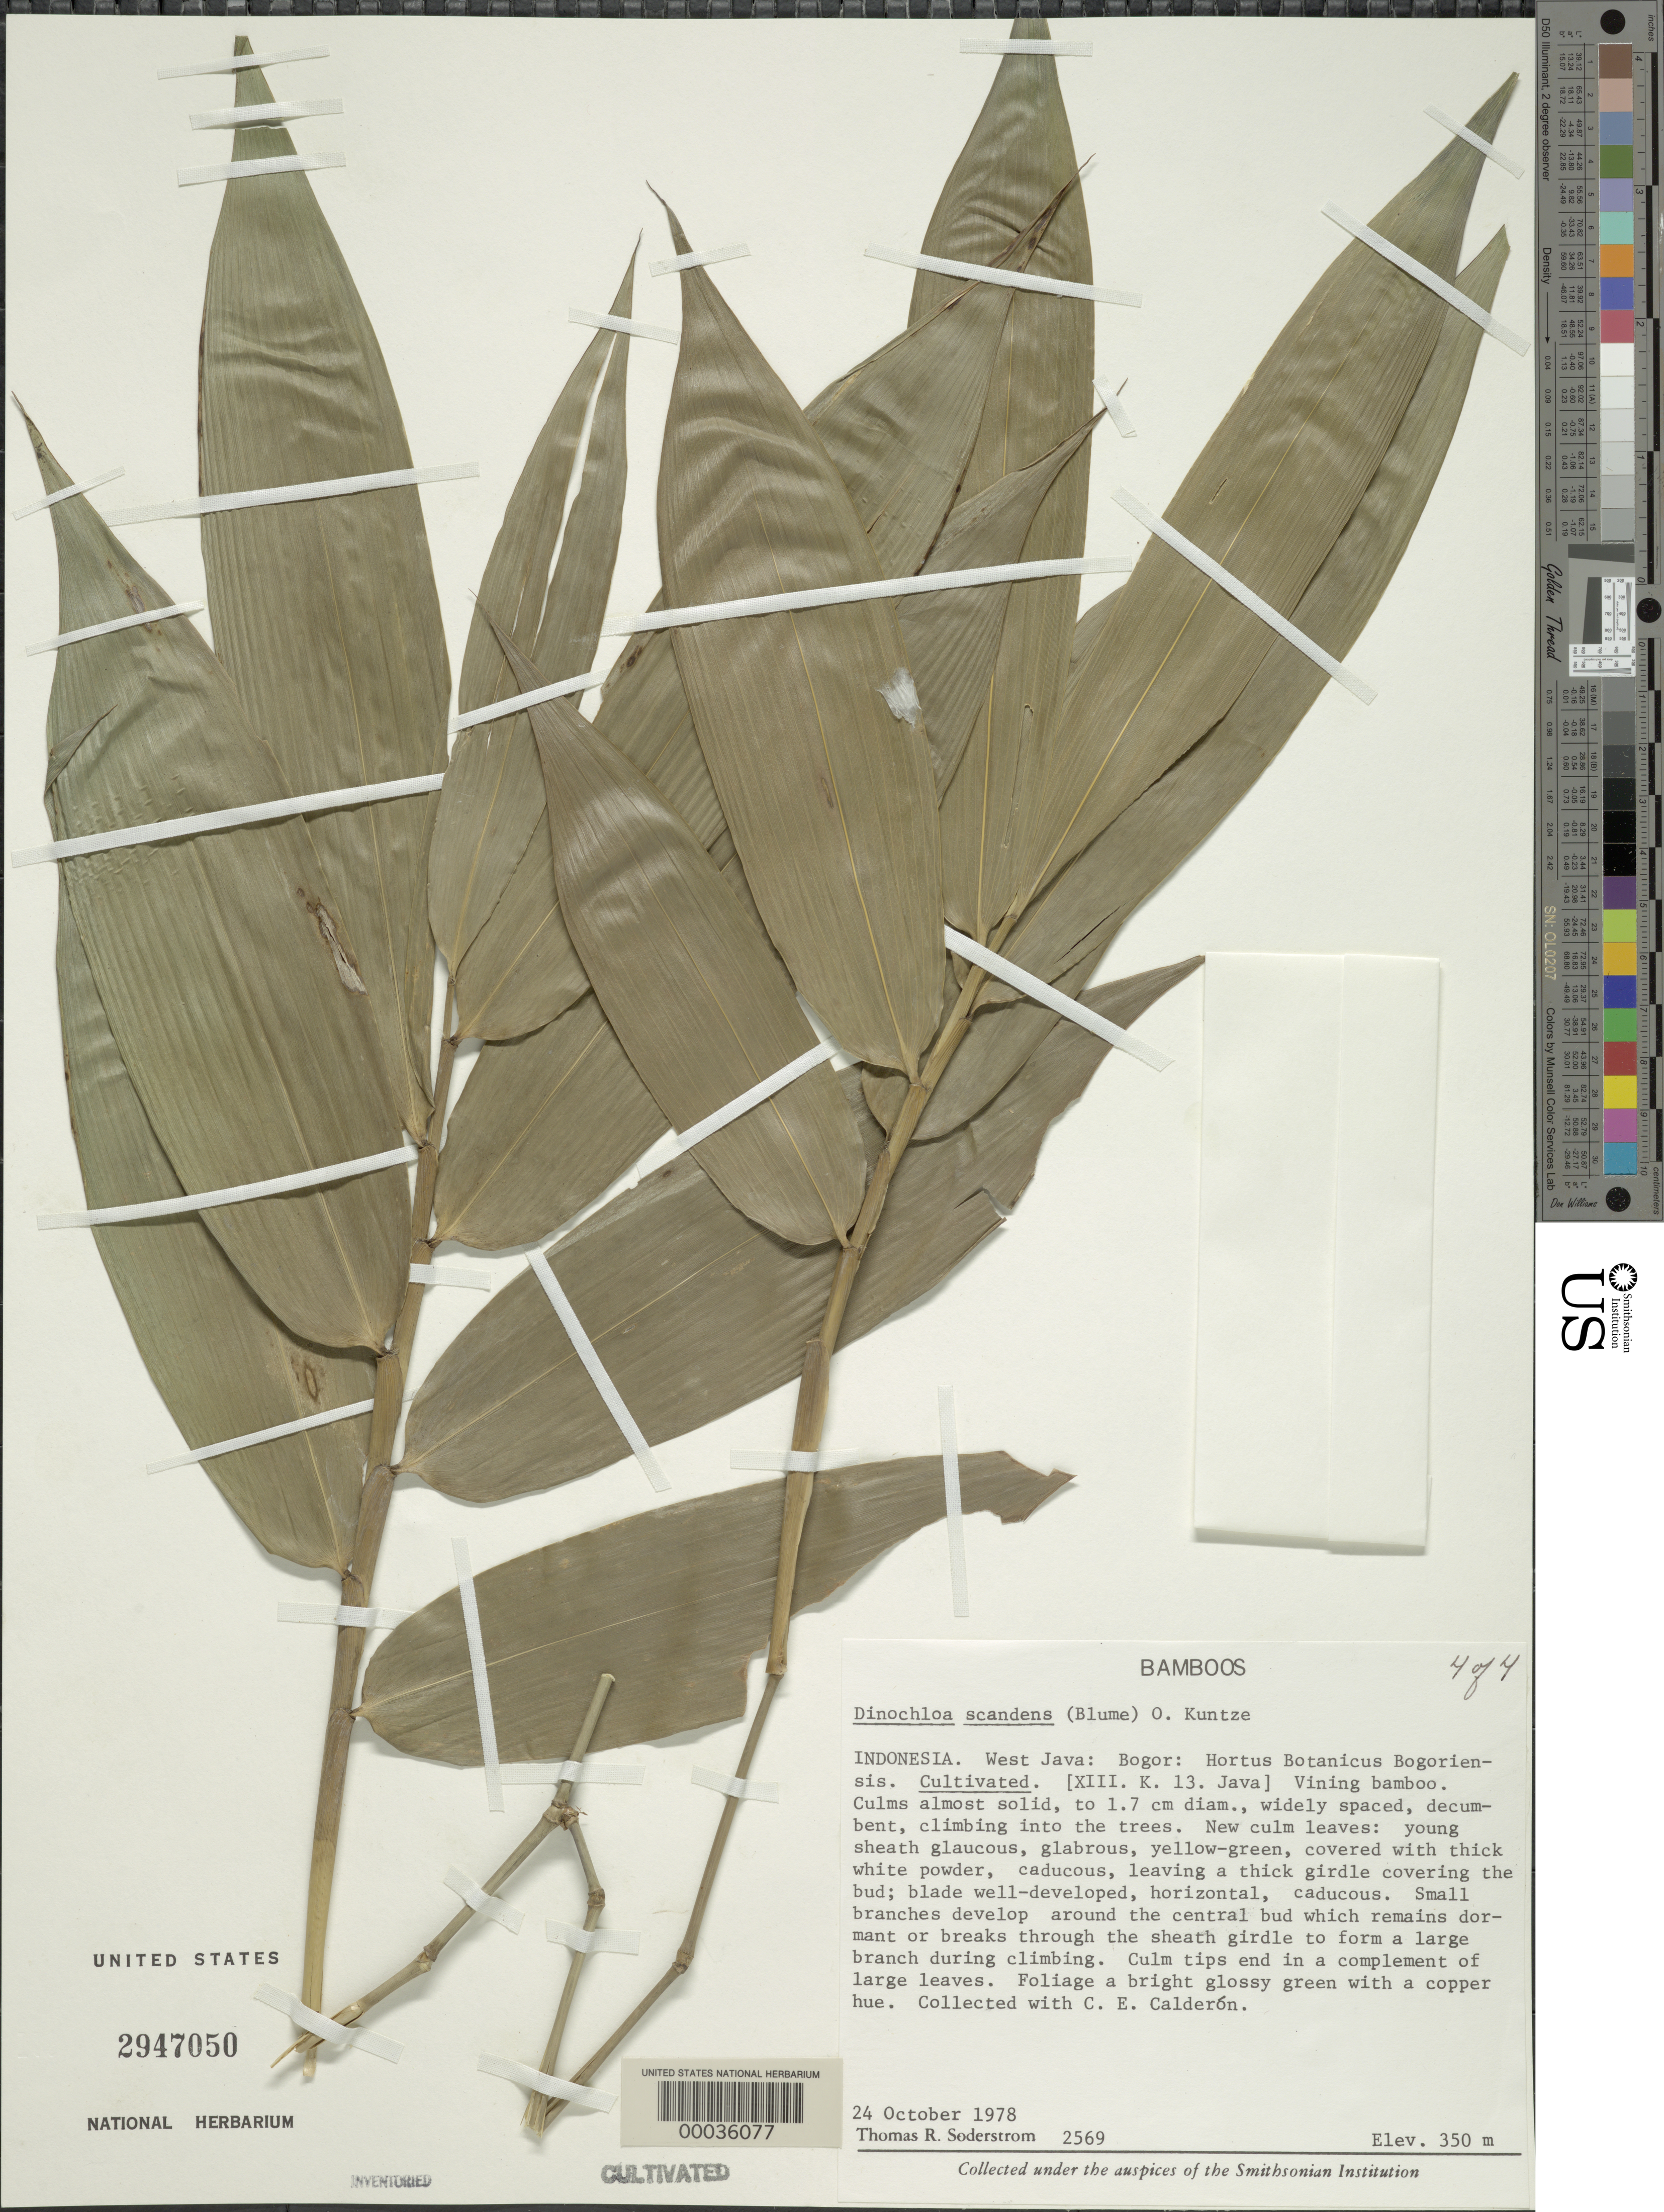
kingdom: Plantae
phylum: Tracheophyta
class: Liliopsida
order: Poales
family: Poaceae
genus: Dinochloa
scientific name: Dinochloa scandens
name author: (Blume ex Nees) Kuntze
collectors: T. R. Soderstrom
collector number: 2569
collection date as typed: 24 Oct 1978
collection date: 1978-10-24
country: Indonesia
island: Java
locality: Bogor, hortus botanicus bogoriensis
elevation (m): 350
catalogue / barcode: US 2947050